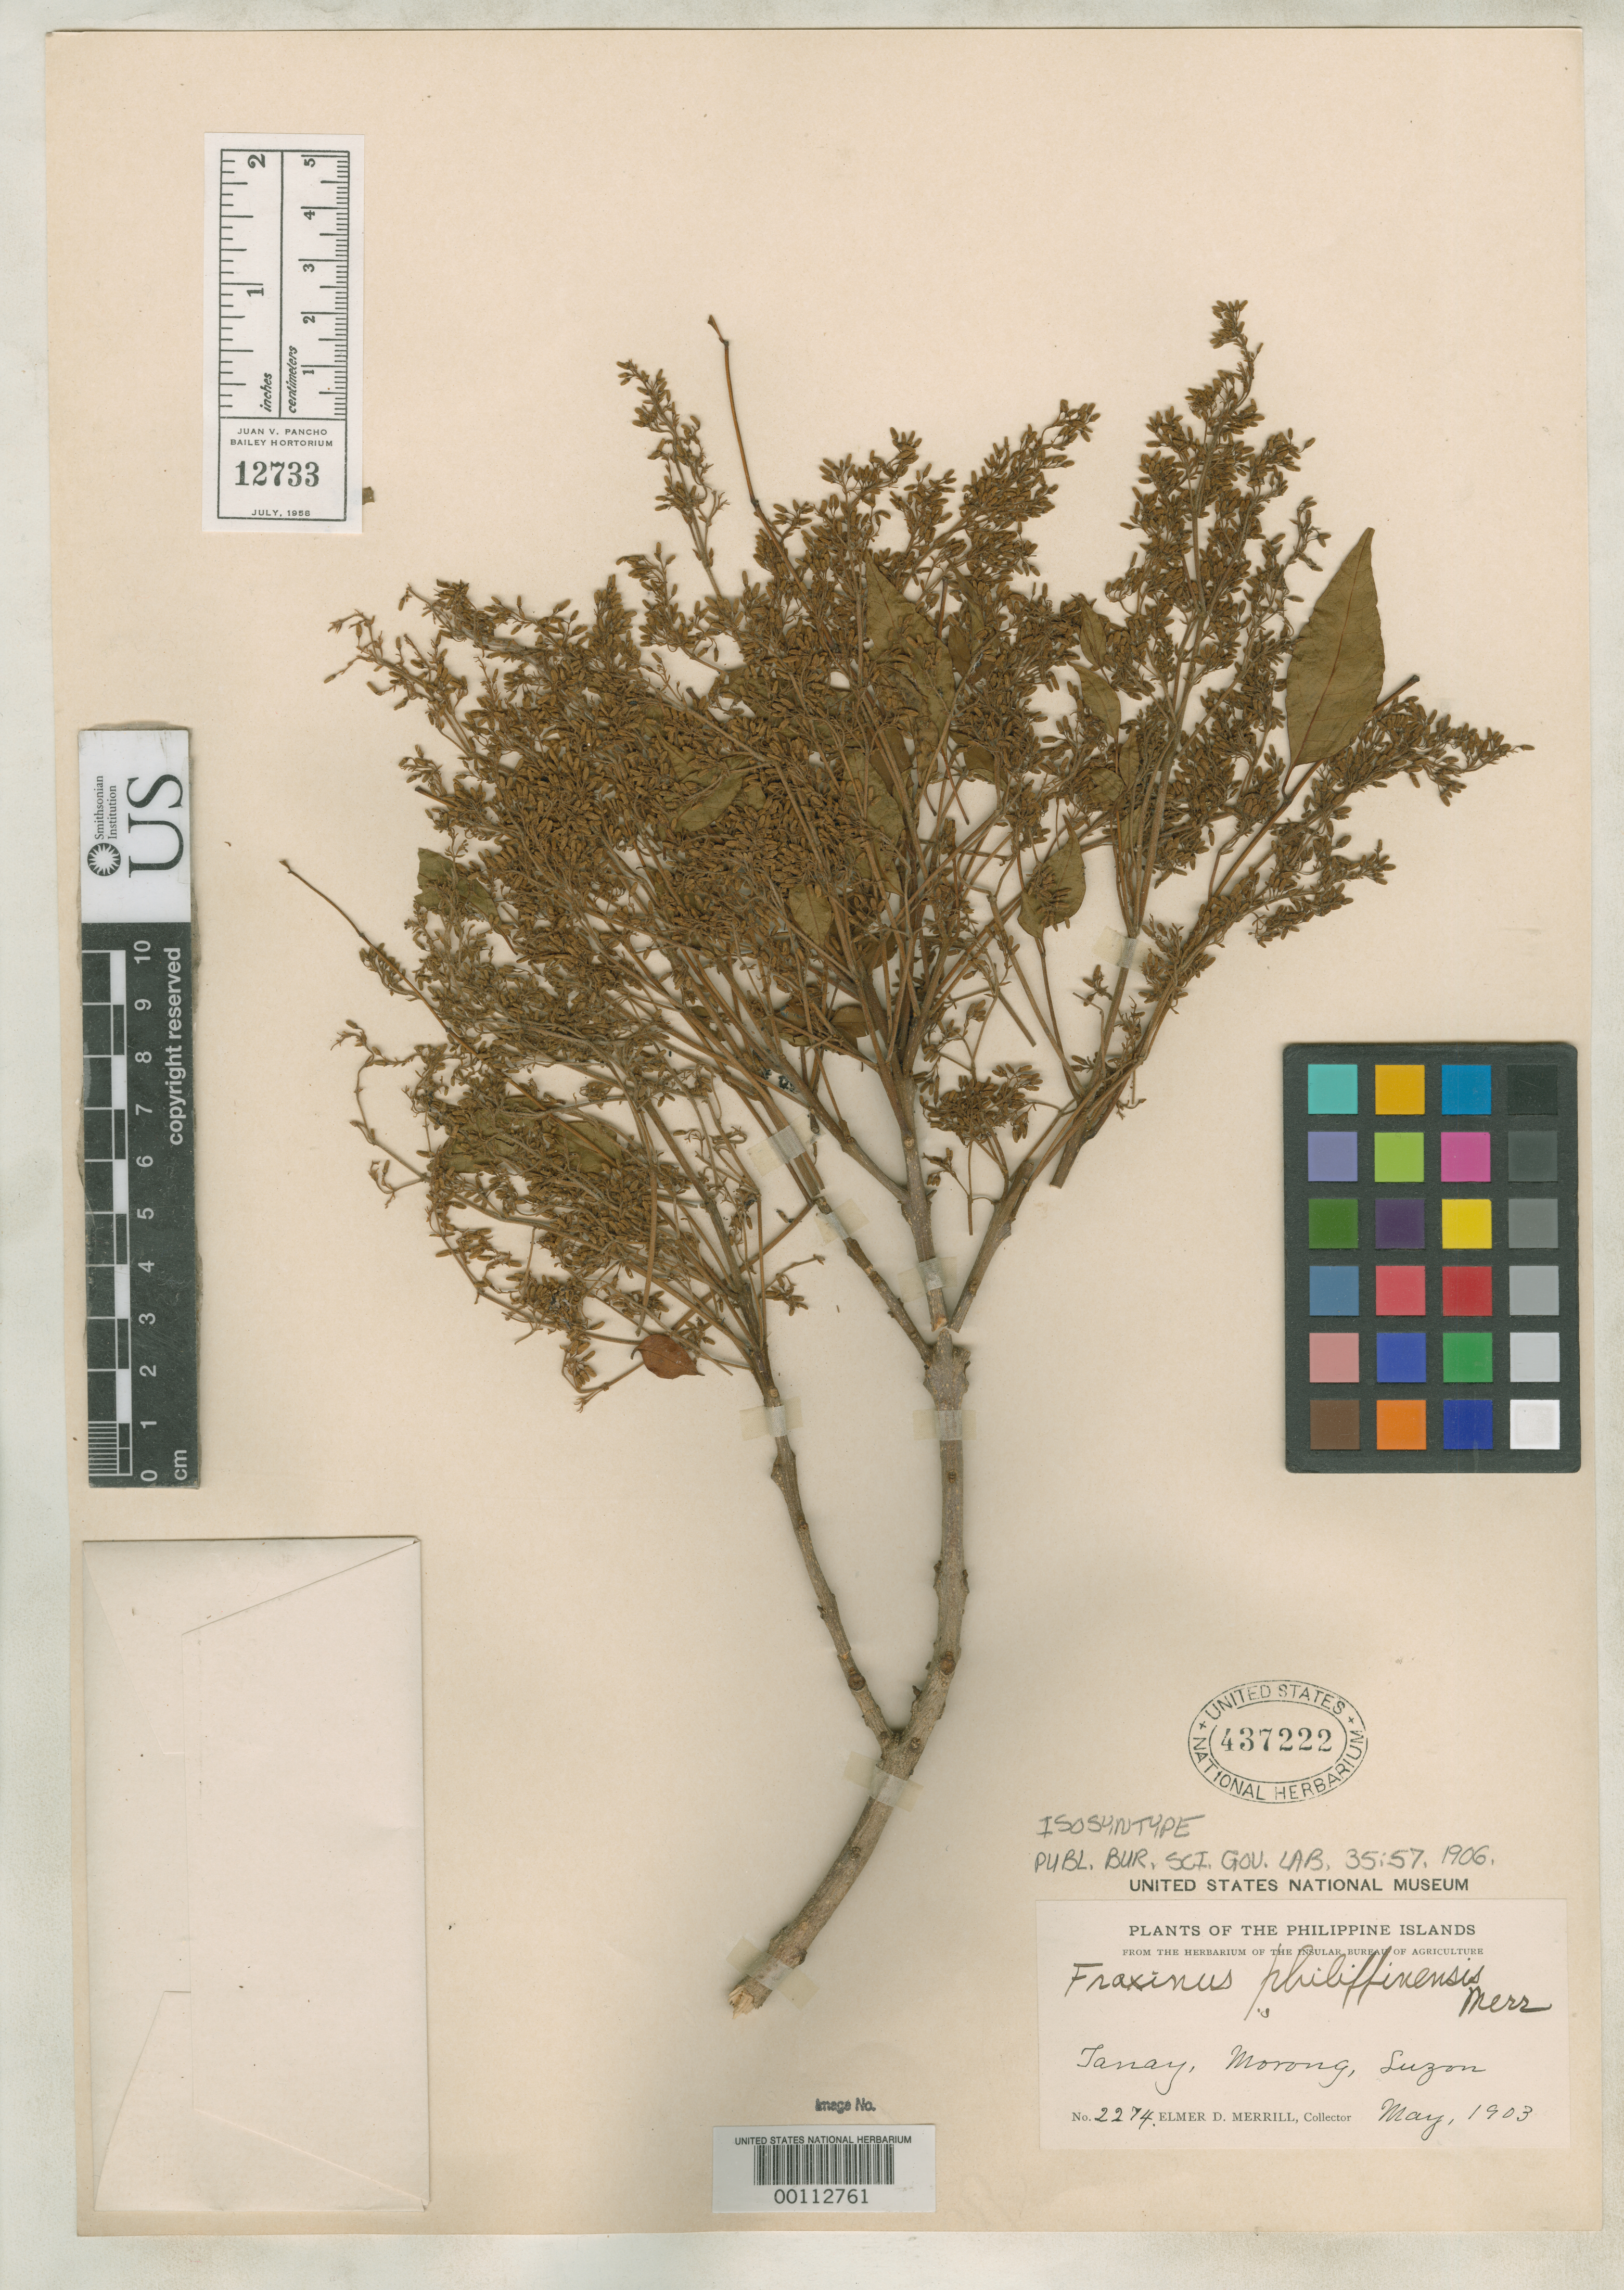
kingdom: Plantae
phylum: Tracheophyta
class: Magnoliopsida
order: Lamiales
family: Oleaceae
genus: Fraxinus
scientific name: Fraxinus philippinensis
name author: Merr.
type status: Isosyntype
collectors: E. D. Merrill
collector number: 2274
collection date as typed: May 1903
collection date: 1903-05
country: Philippines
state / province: Calabarzon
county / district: Rizal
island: Luzon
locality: Tanay.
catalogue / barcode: US 437222